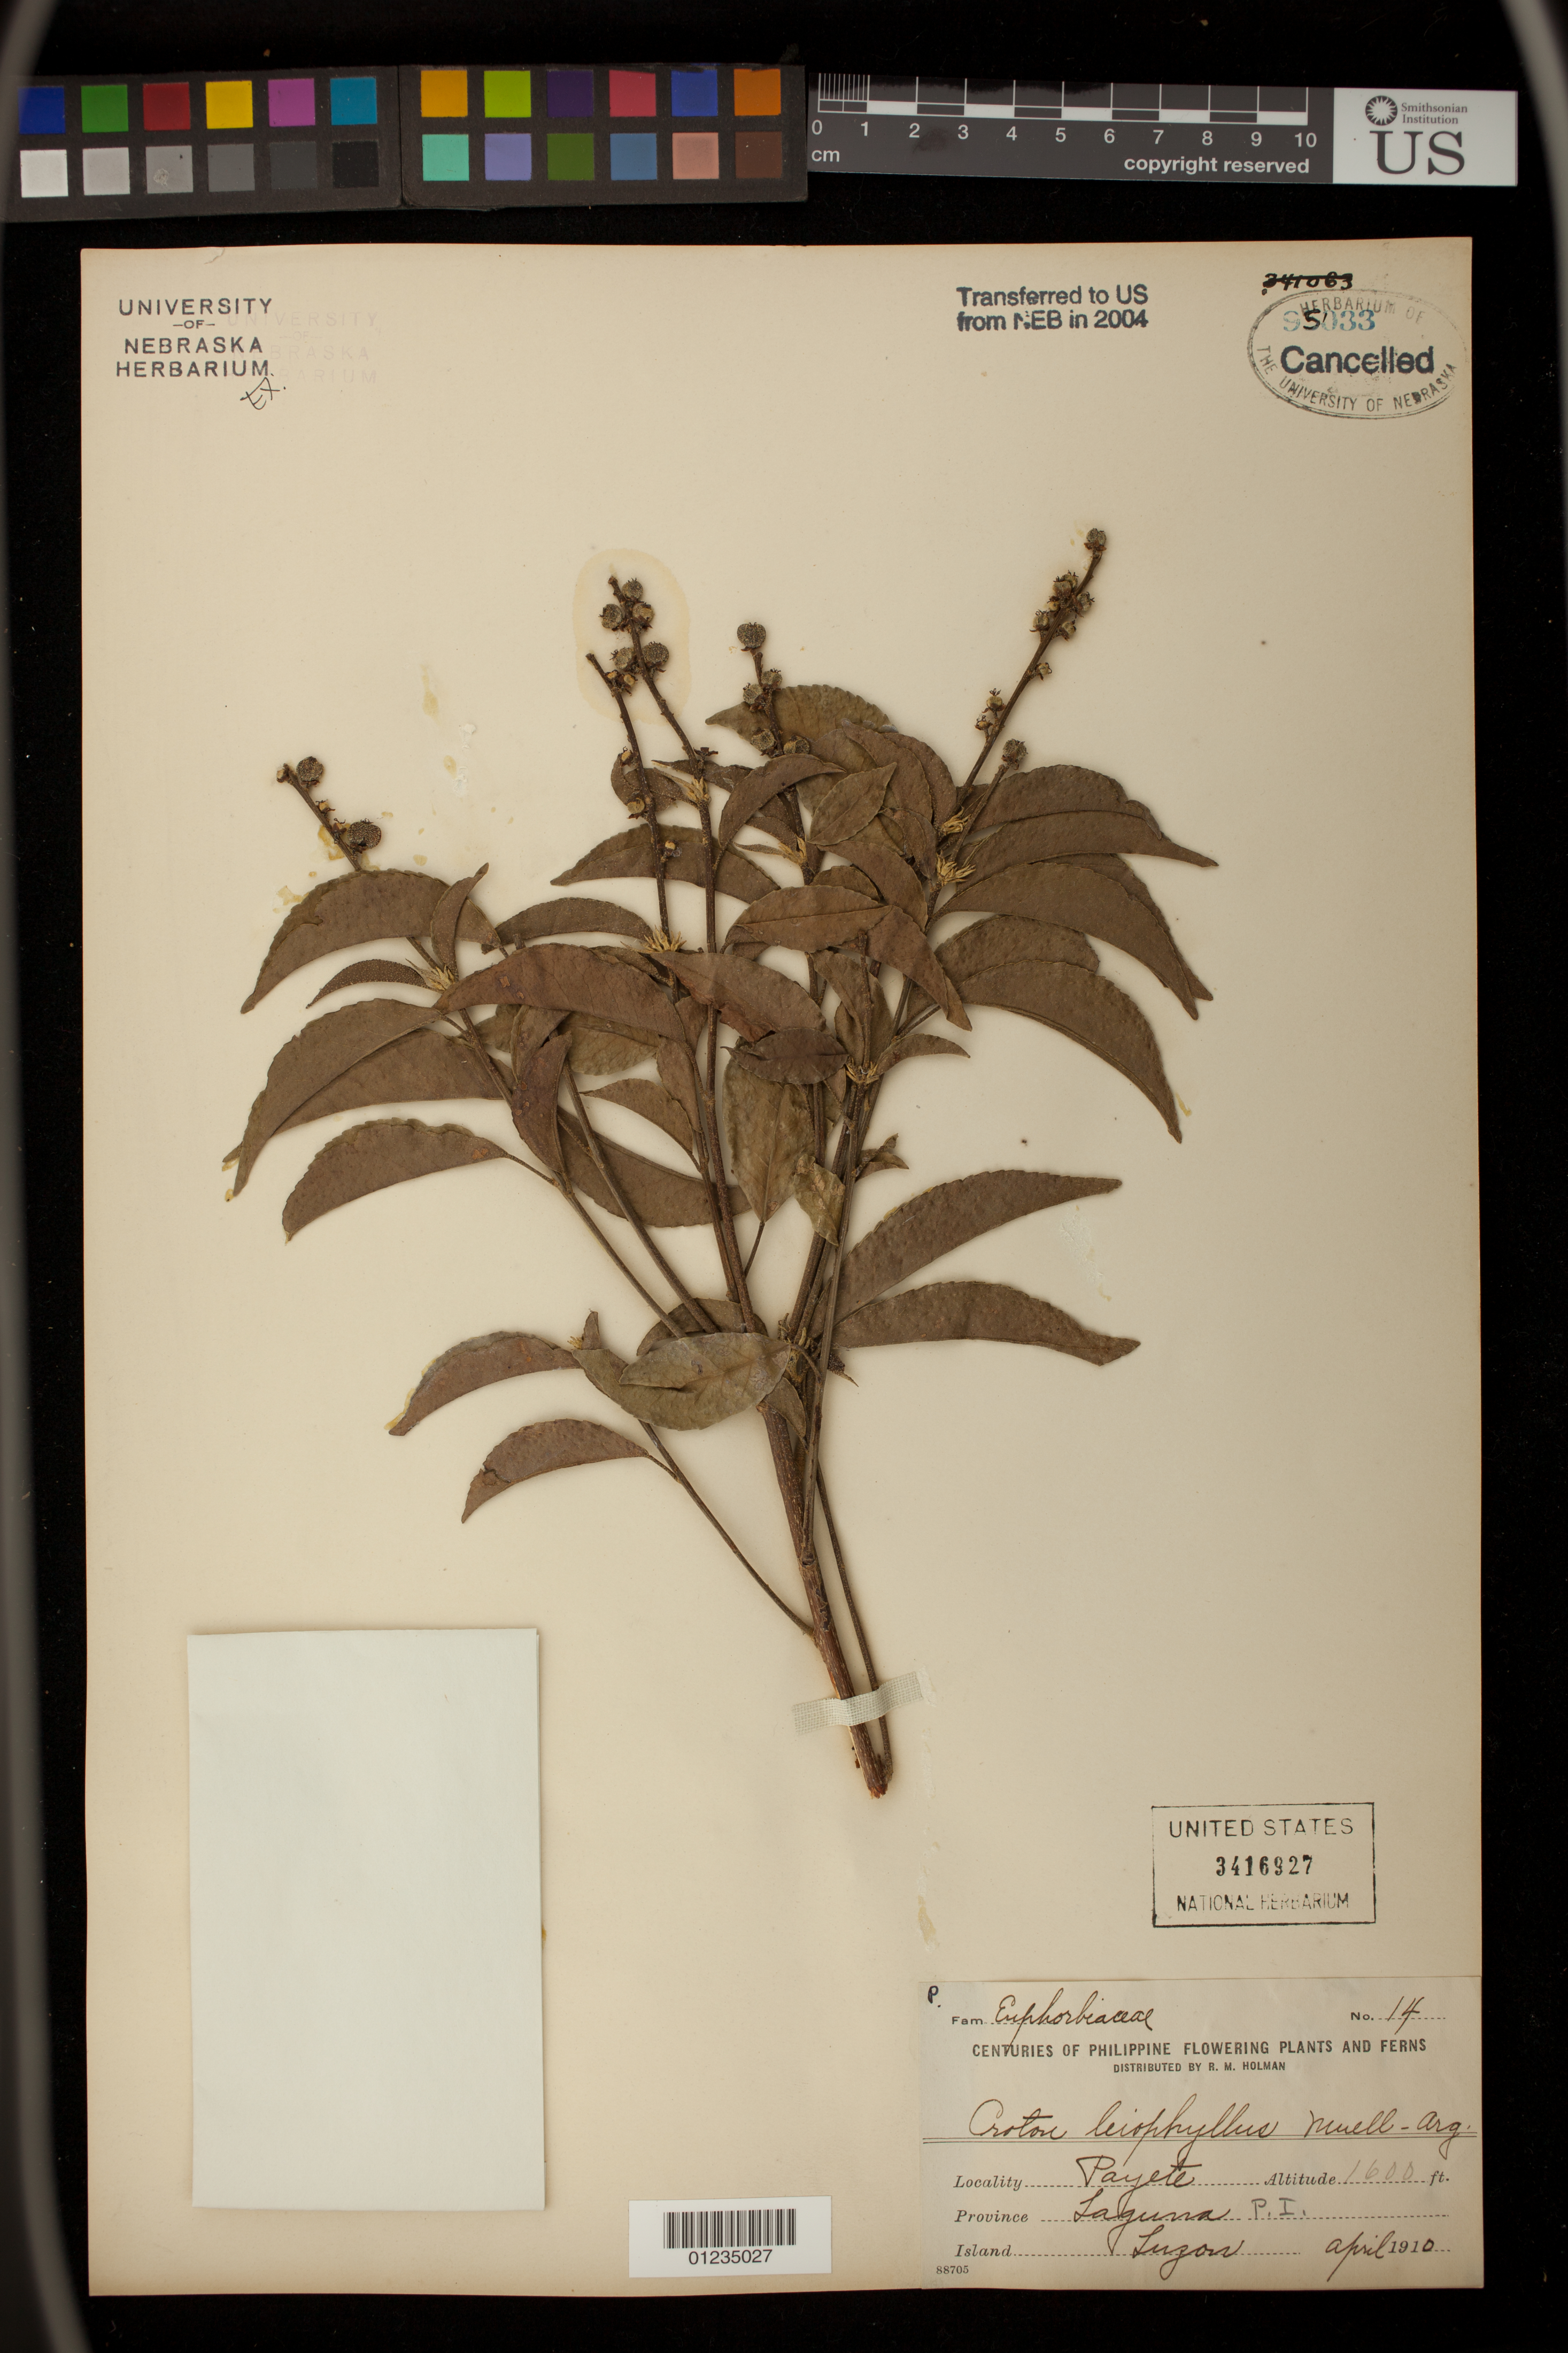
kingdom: Plantae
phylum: Tracheophyta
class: Magnoliopsida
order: Malpighiales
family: Euphorbiaceae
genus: Croton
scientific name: Croton leiophyllus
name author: Müll. Arg.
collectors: R. M. Holman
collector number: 88705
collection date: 1910-04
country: Philippines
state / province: Calabarzon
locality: Payete, Laguna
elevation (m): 488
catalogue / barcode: US 3416927